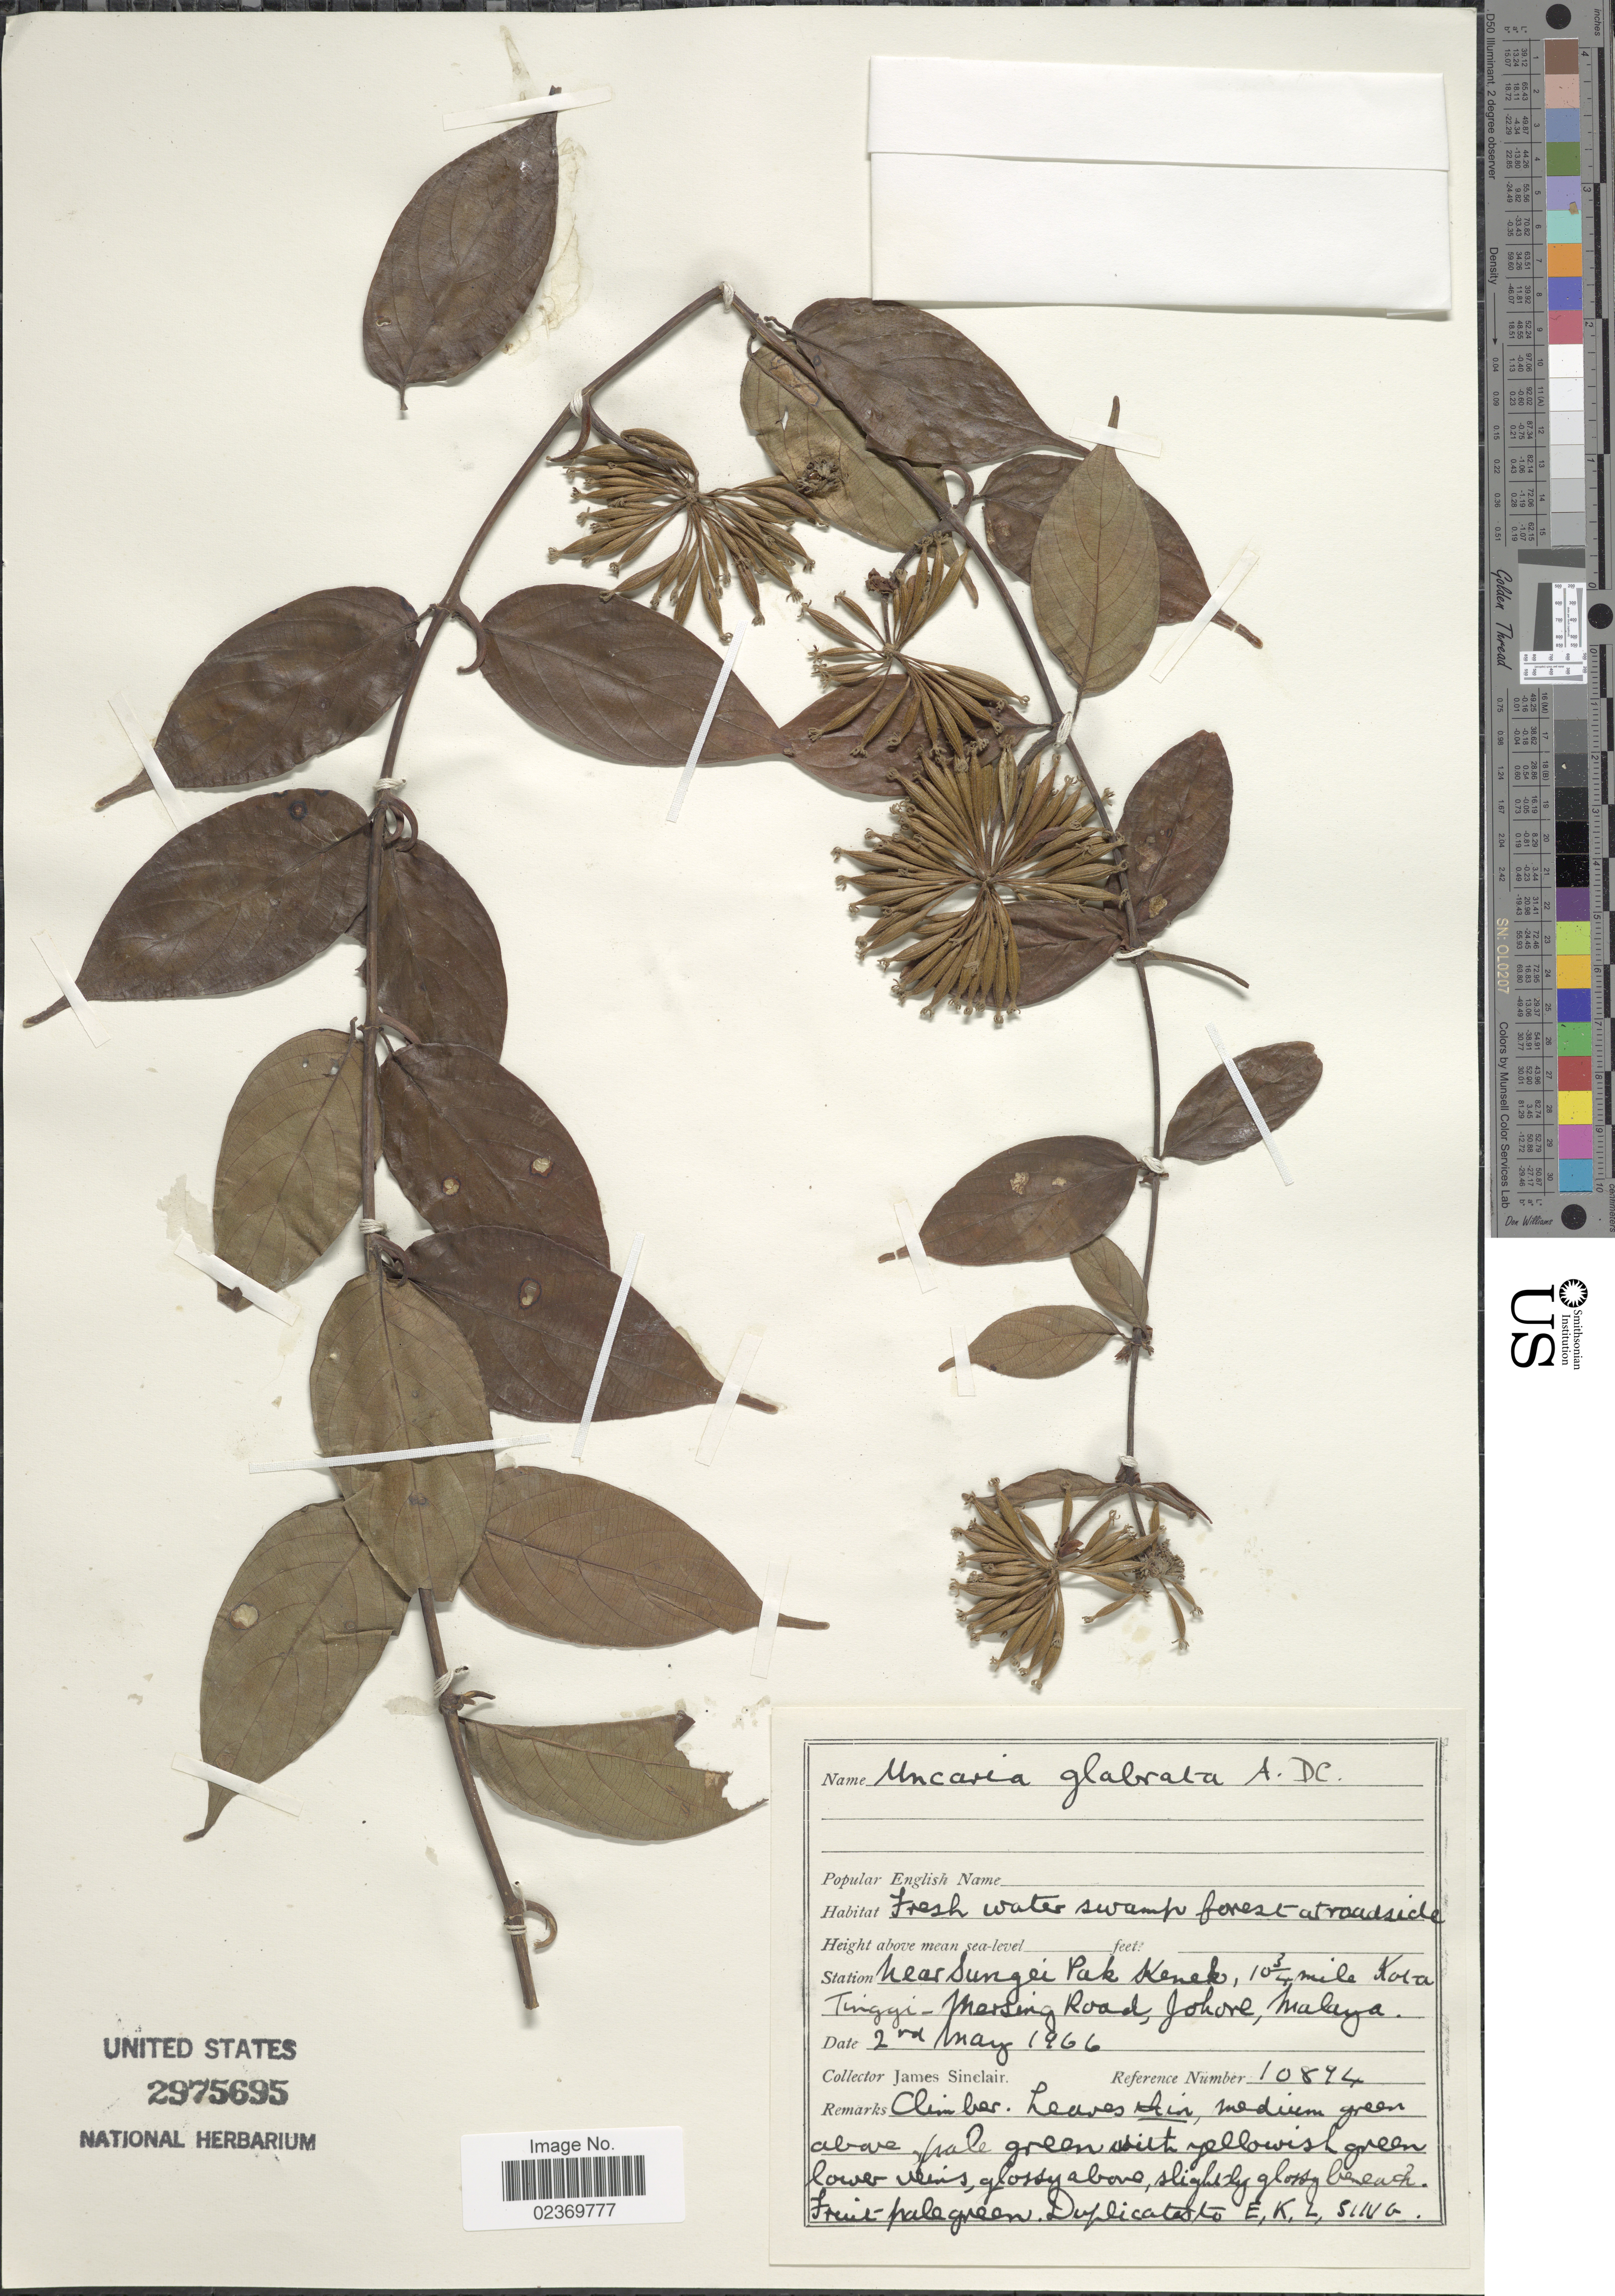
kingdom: Plantae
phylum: Tracheophyta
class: Magnoliopsida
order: Gentianales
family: Rubiaceae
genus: Uncaria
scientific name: Uncaria glabrata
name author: DC.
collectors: J. Sinclair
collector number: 10894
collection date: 1966-05-02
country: Malaysia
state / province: Johor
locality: Station near Sungei Pak Kenek, 10 3/4 mile Kota Tinggi - Mersing Road, Johore, Malaya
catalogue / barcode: US 2975695